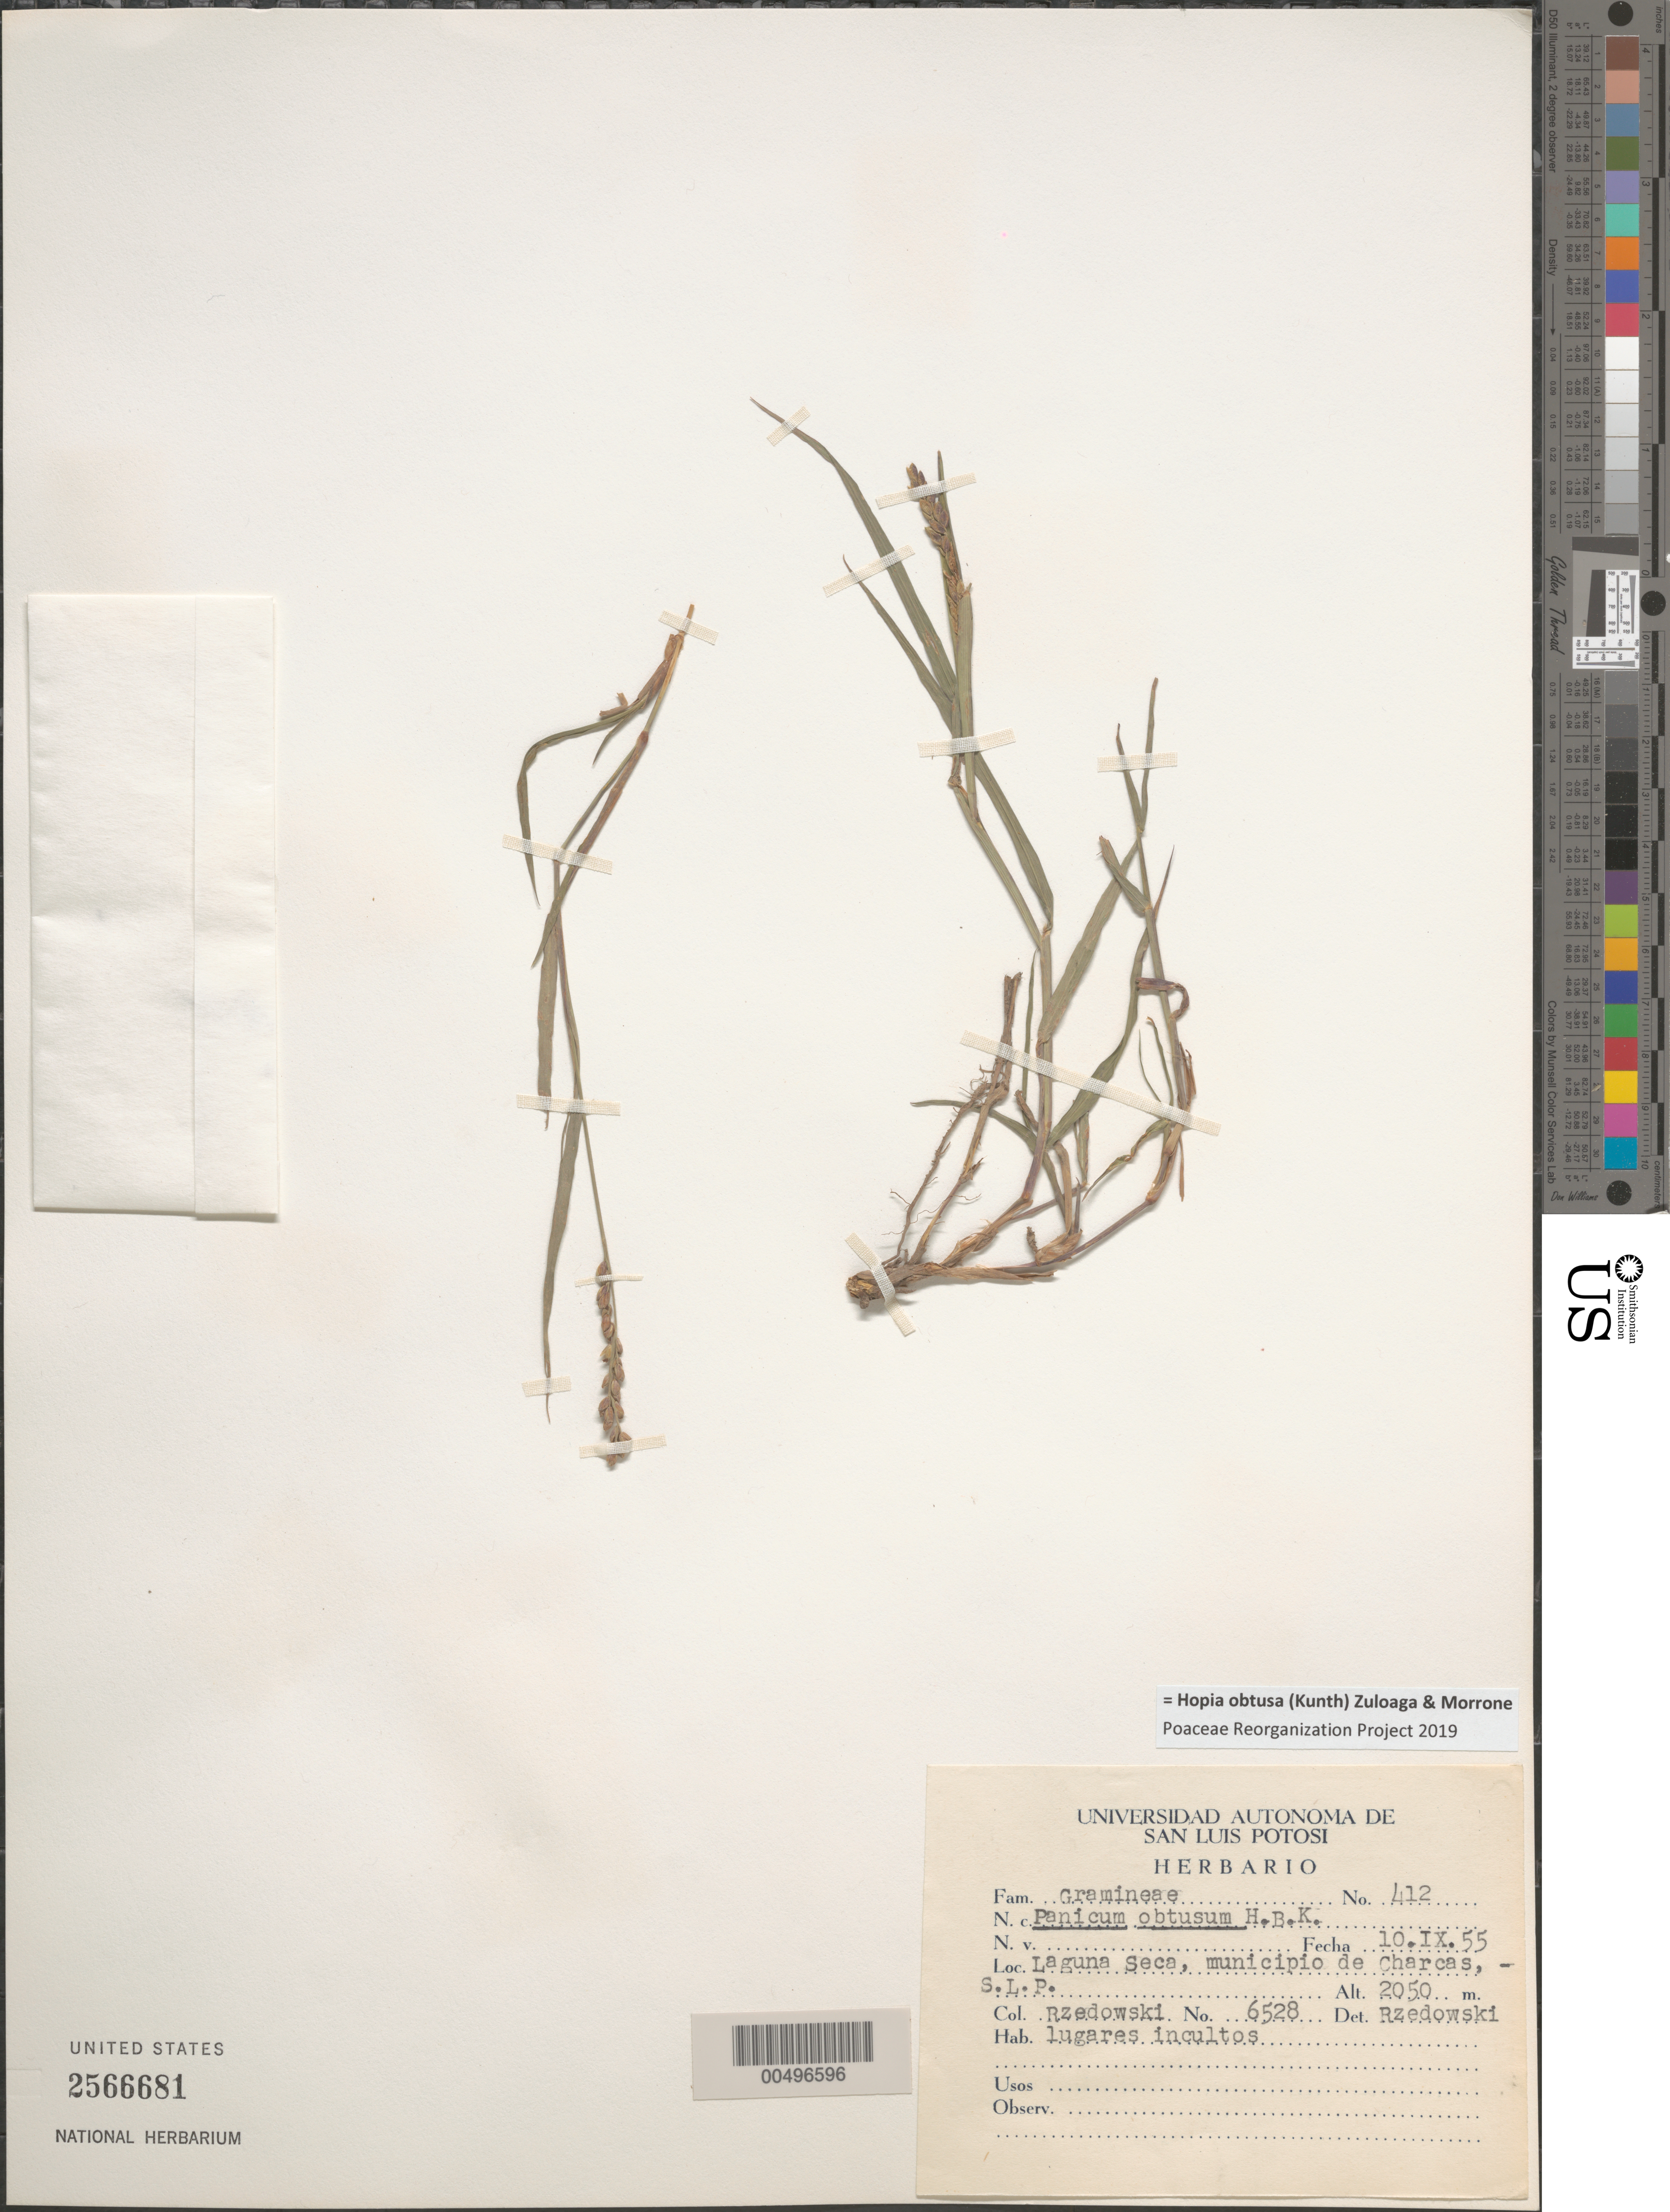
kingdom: Plantae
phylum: Tracheophyta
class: Liliopsida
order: Poales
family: Poaceae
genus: Panicum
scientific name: Panicum obtusum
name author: Kunth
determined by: Rzedowski, J.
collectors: J. Rzedowski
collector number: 6528/412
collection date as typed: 10 Sep 1955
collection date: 1955-09-10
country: Mexico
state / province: San Luis Potosi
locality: Laguna Seca, mun de Charcas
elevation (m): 2050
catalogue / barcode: US 2566681